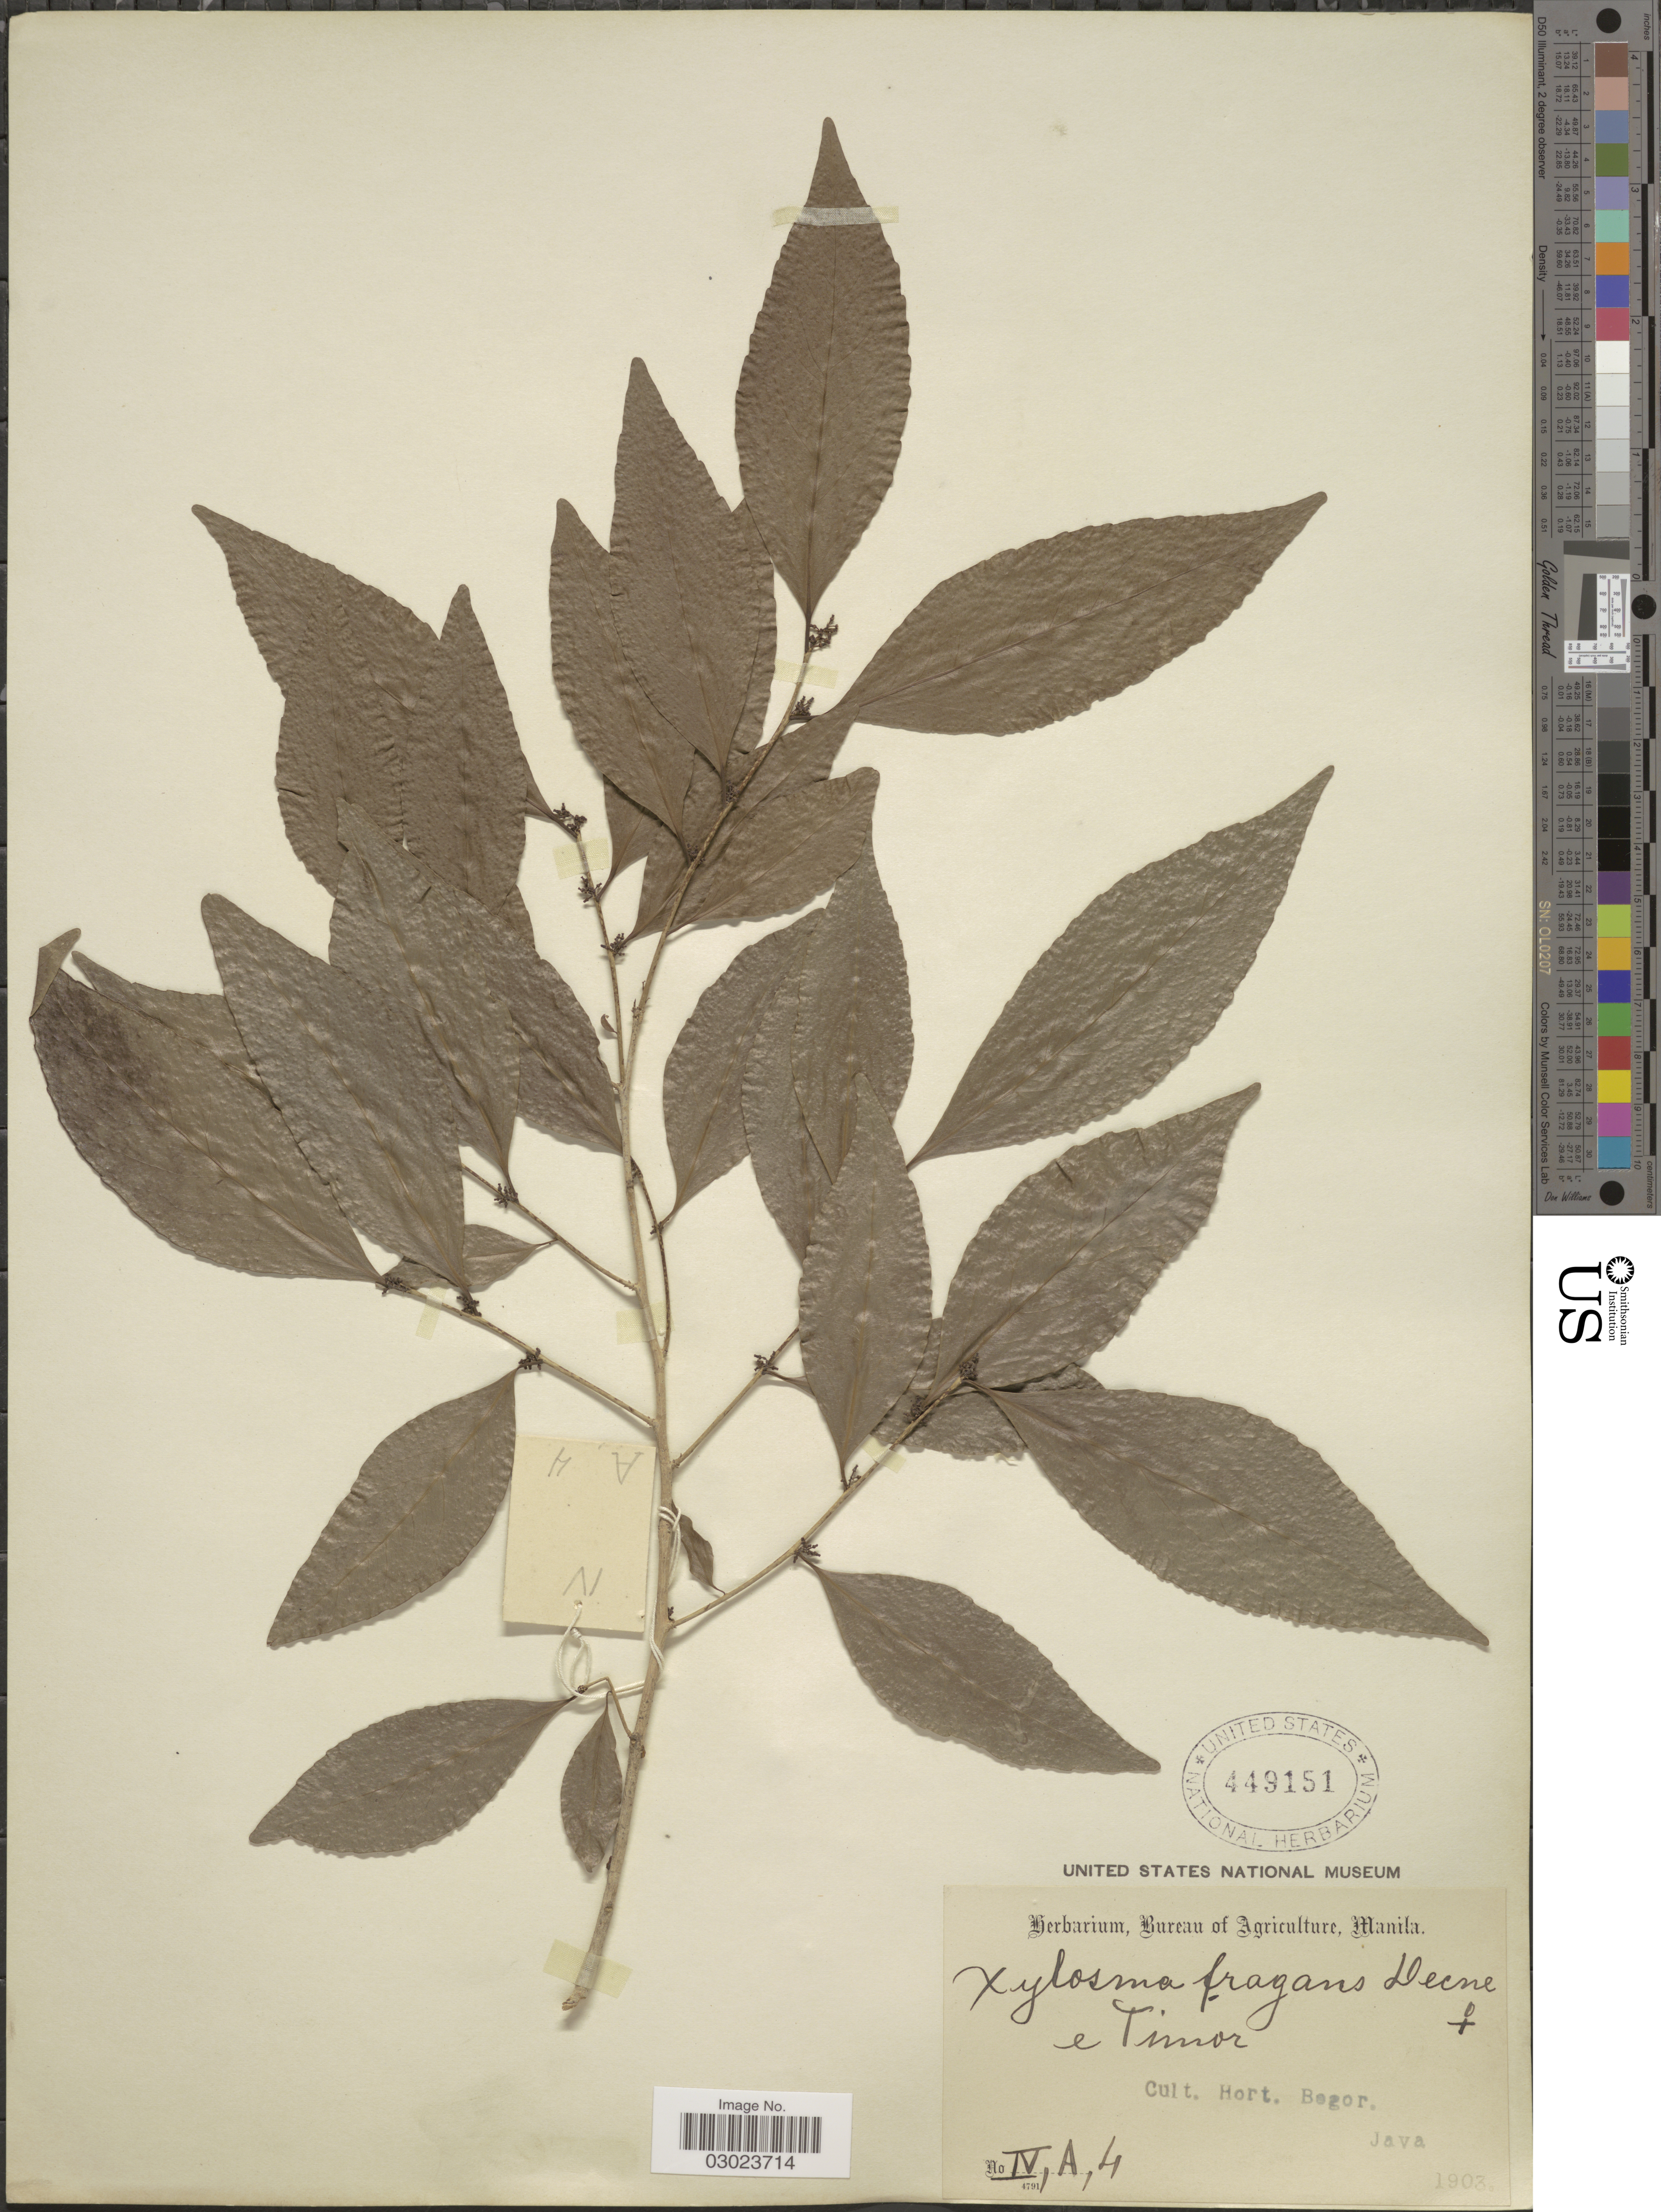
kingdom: Plantae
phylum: Tracheophyta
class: Magnoliopsida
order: Malpighiales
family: Salicaceae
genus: Xylosma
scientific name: Xylosma fragrans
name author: Decne.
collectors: Ex herb. Bureau of Agriculture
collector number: IV,A,4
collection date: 1903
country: Indonesia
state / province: Java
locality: Cult. Hort. Bogor.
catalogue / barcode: US 449151